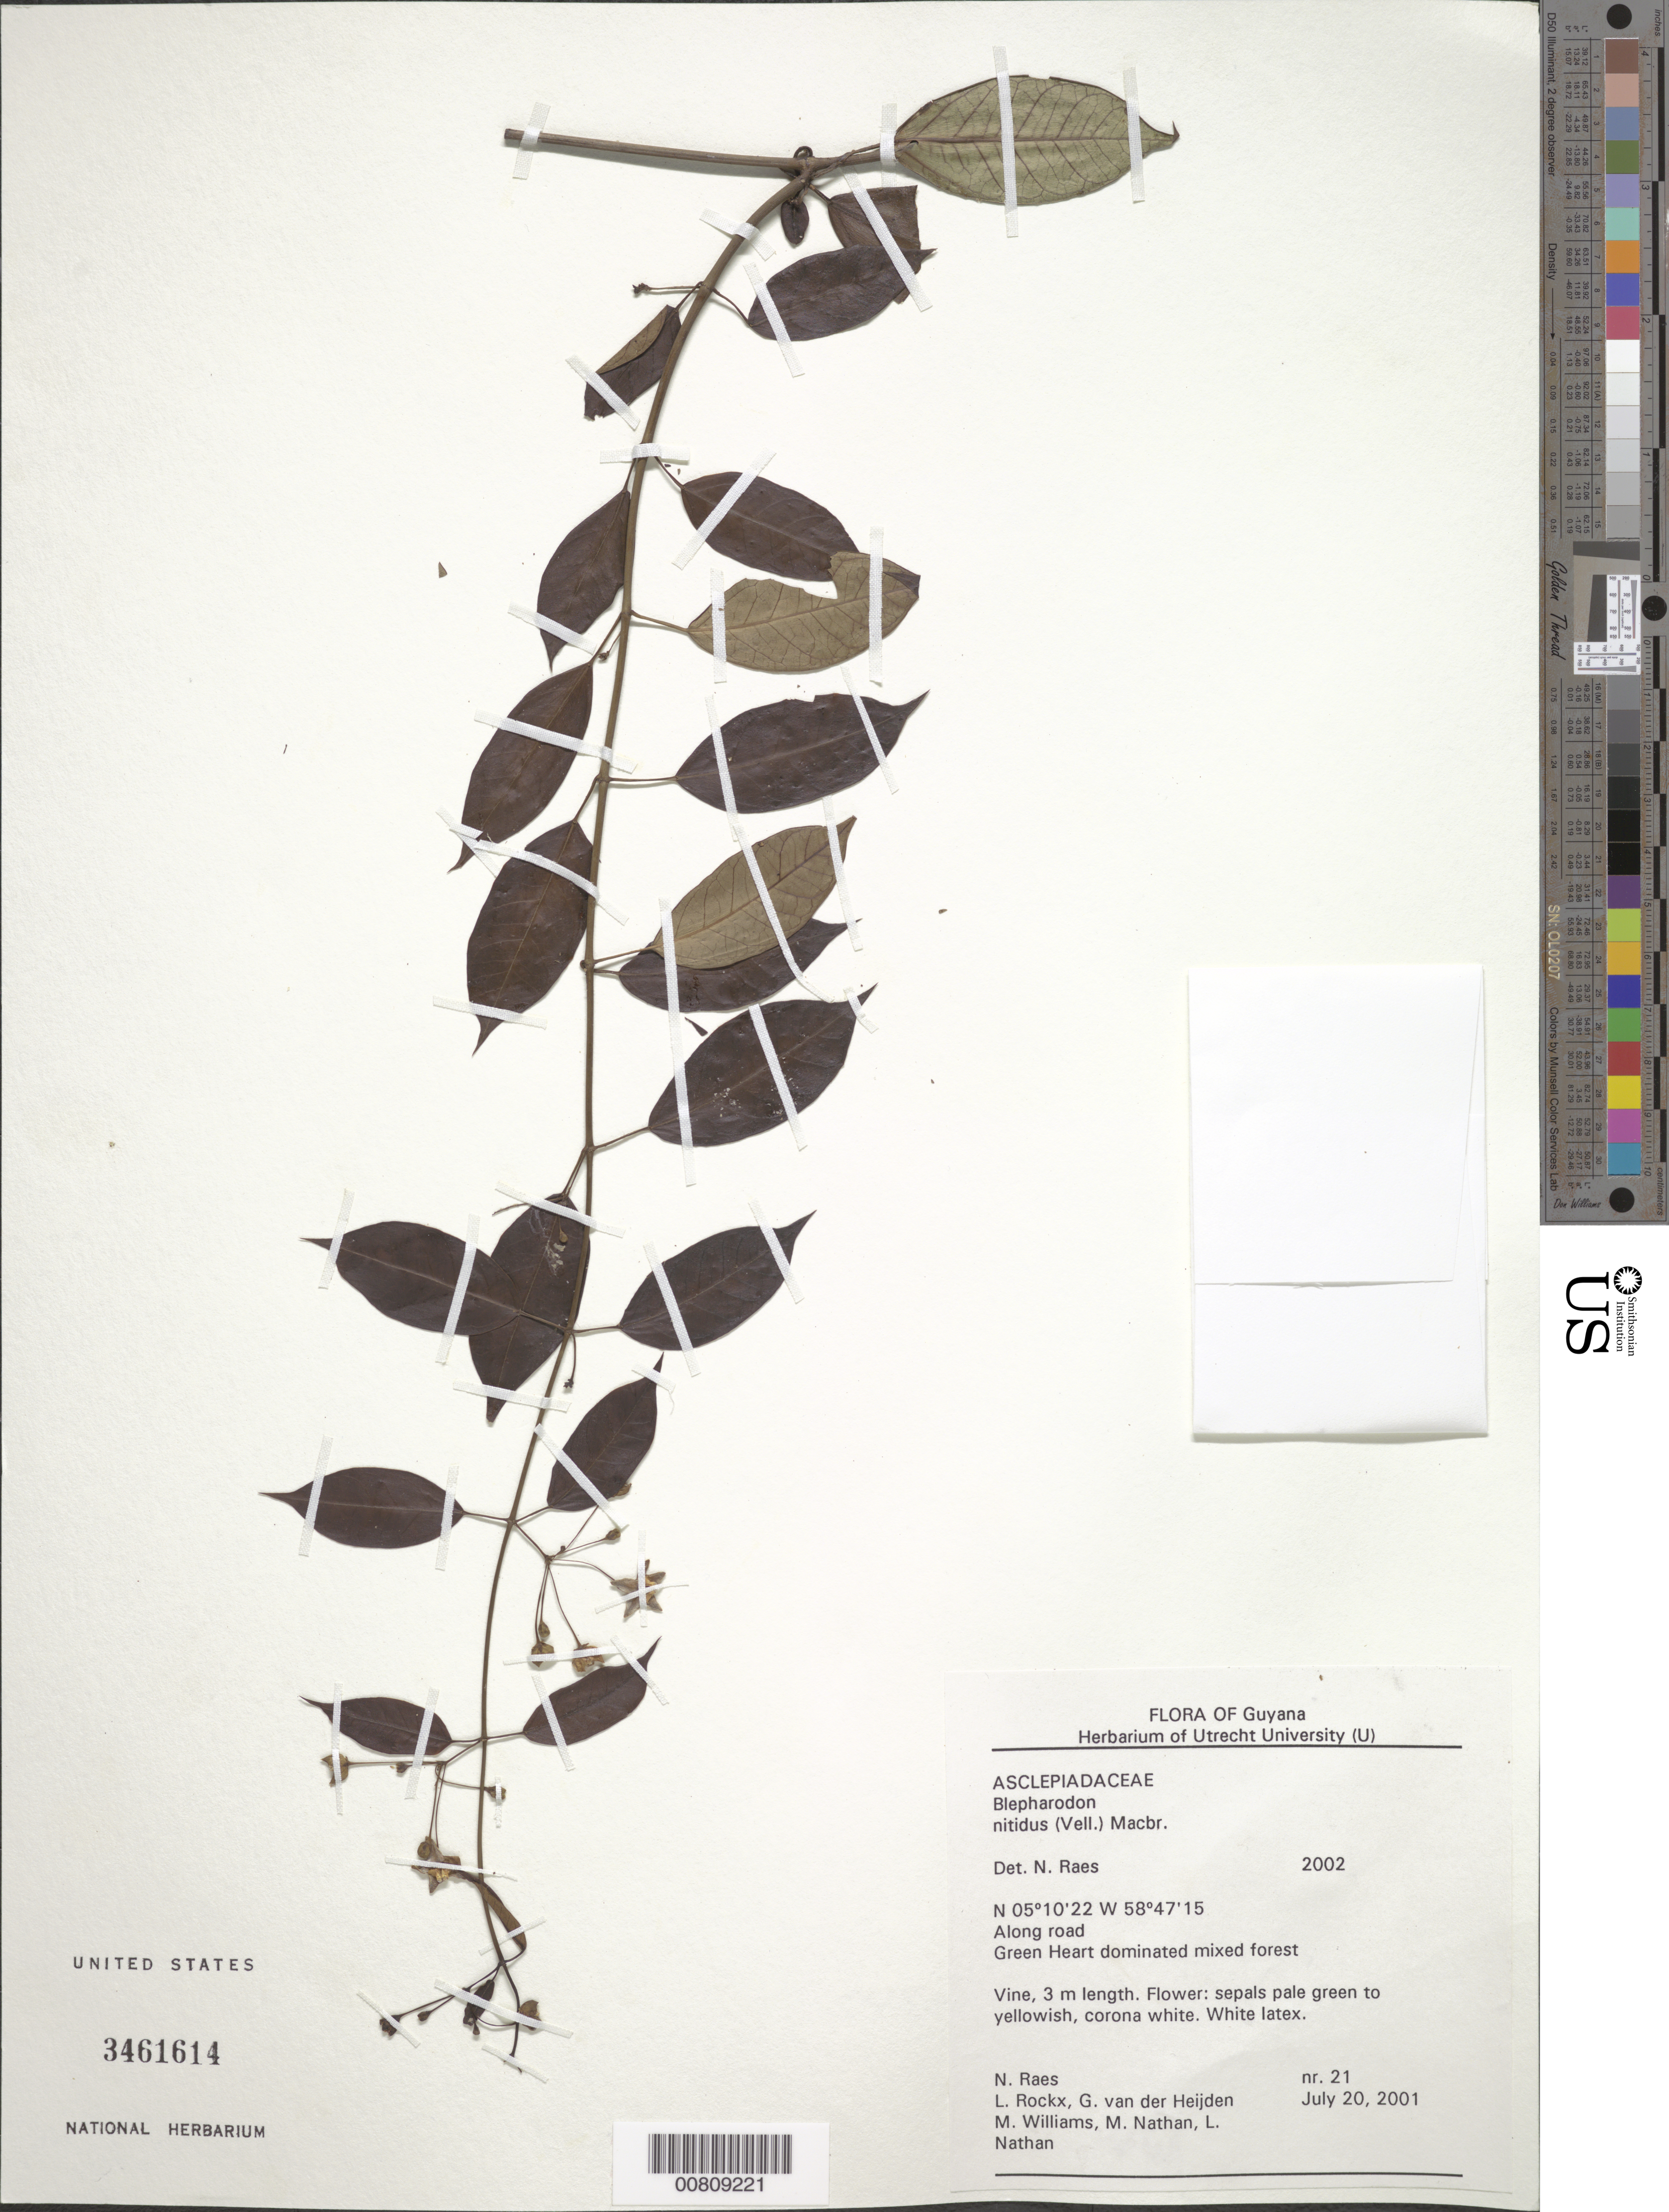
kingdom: Plantae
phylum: Tracheophyta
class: Magnoliopsida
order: Gentianales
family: Apocynaceae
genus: Blepharodon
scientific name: Blepharodon nitidus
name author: (Vell.) J.F. Macbr.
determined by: Raes, N.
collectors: N. Raes, L. Rockx, G. van der Heijden, M. Williams, M. Nathan & L. Nathan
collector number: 21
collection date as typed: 20-Jul-01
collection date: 2001-07-20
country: Guyana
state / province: U. Demerara-Berbice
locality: Waraputa Camp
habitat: Greenheart dominated mixed forest; along road to camp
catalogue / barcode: US 3461614